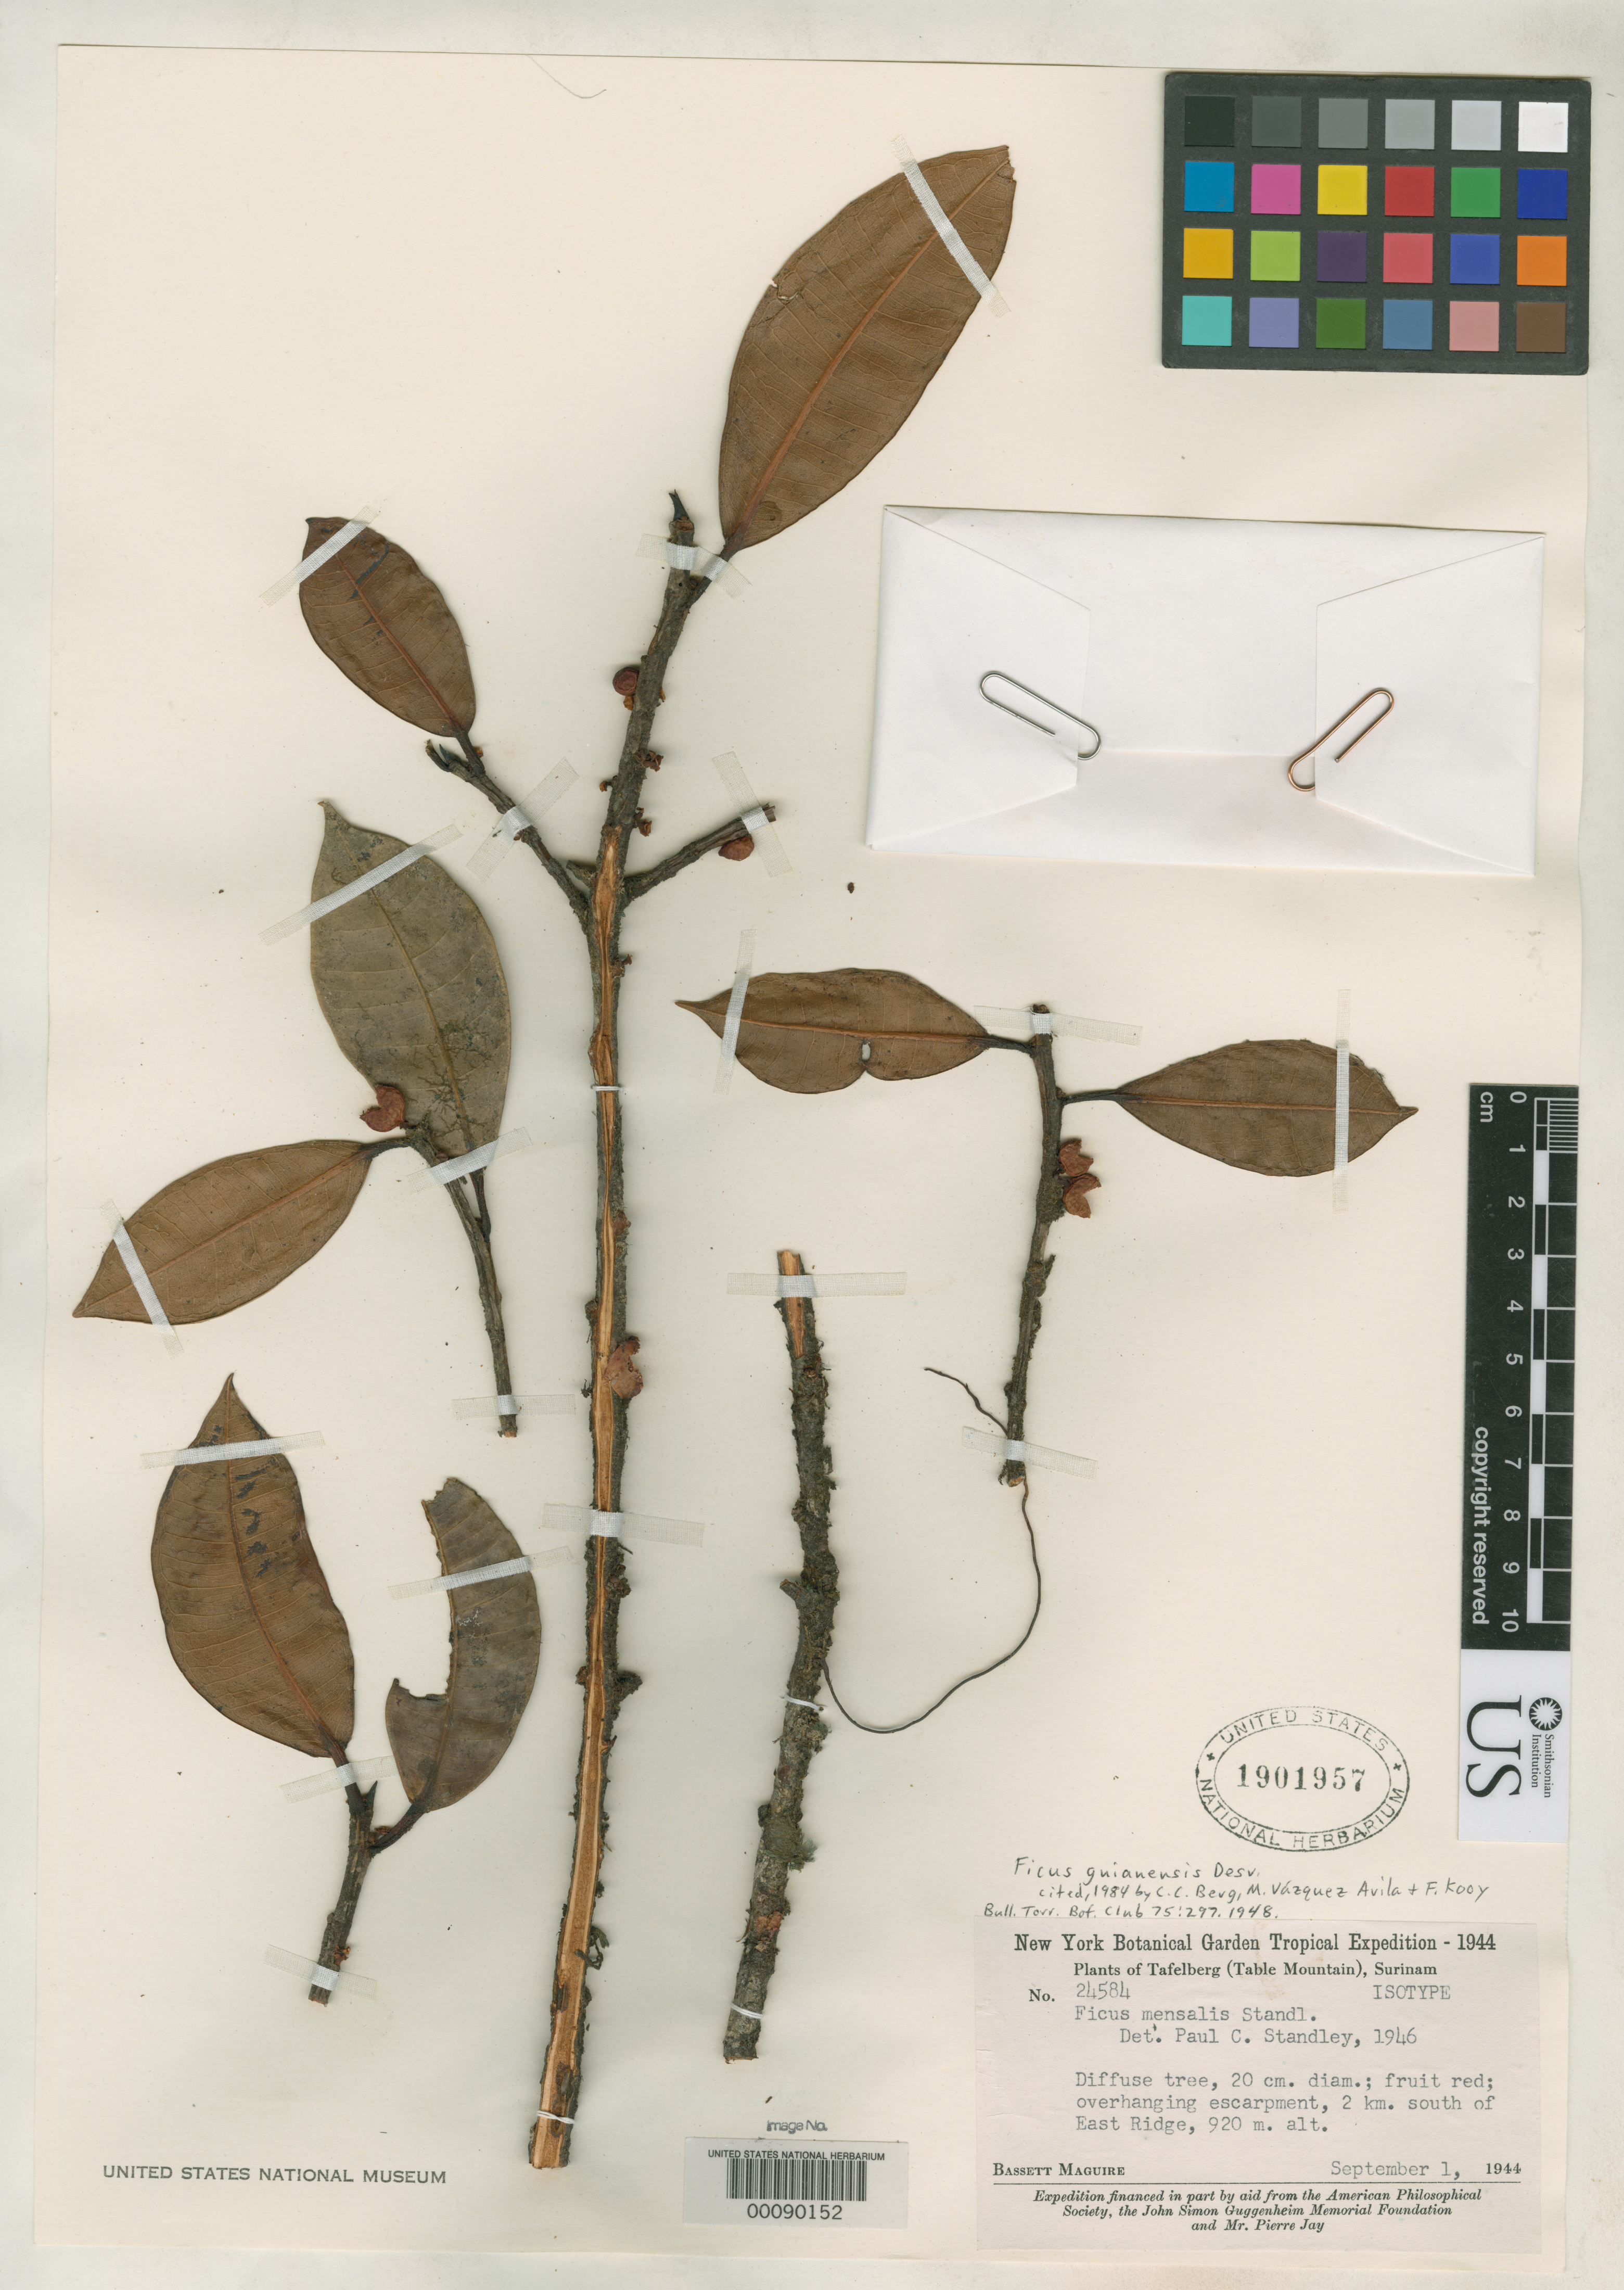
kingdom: Plantae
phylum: Tracheophyta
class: Magnoliopsida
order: Rosales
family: Moraceae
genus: Ficus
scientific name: Ficus mensalis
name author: Standl.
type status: Isotype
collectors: B. Maguire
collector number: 24584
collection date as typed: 01 Sep 1944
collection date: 1944-09-01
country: Suriname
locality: Tafelberg, 2 km S of east ridge.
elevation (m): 920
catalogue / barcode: US 1901957